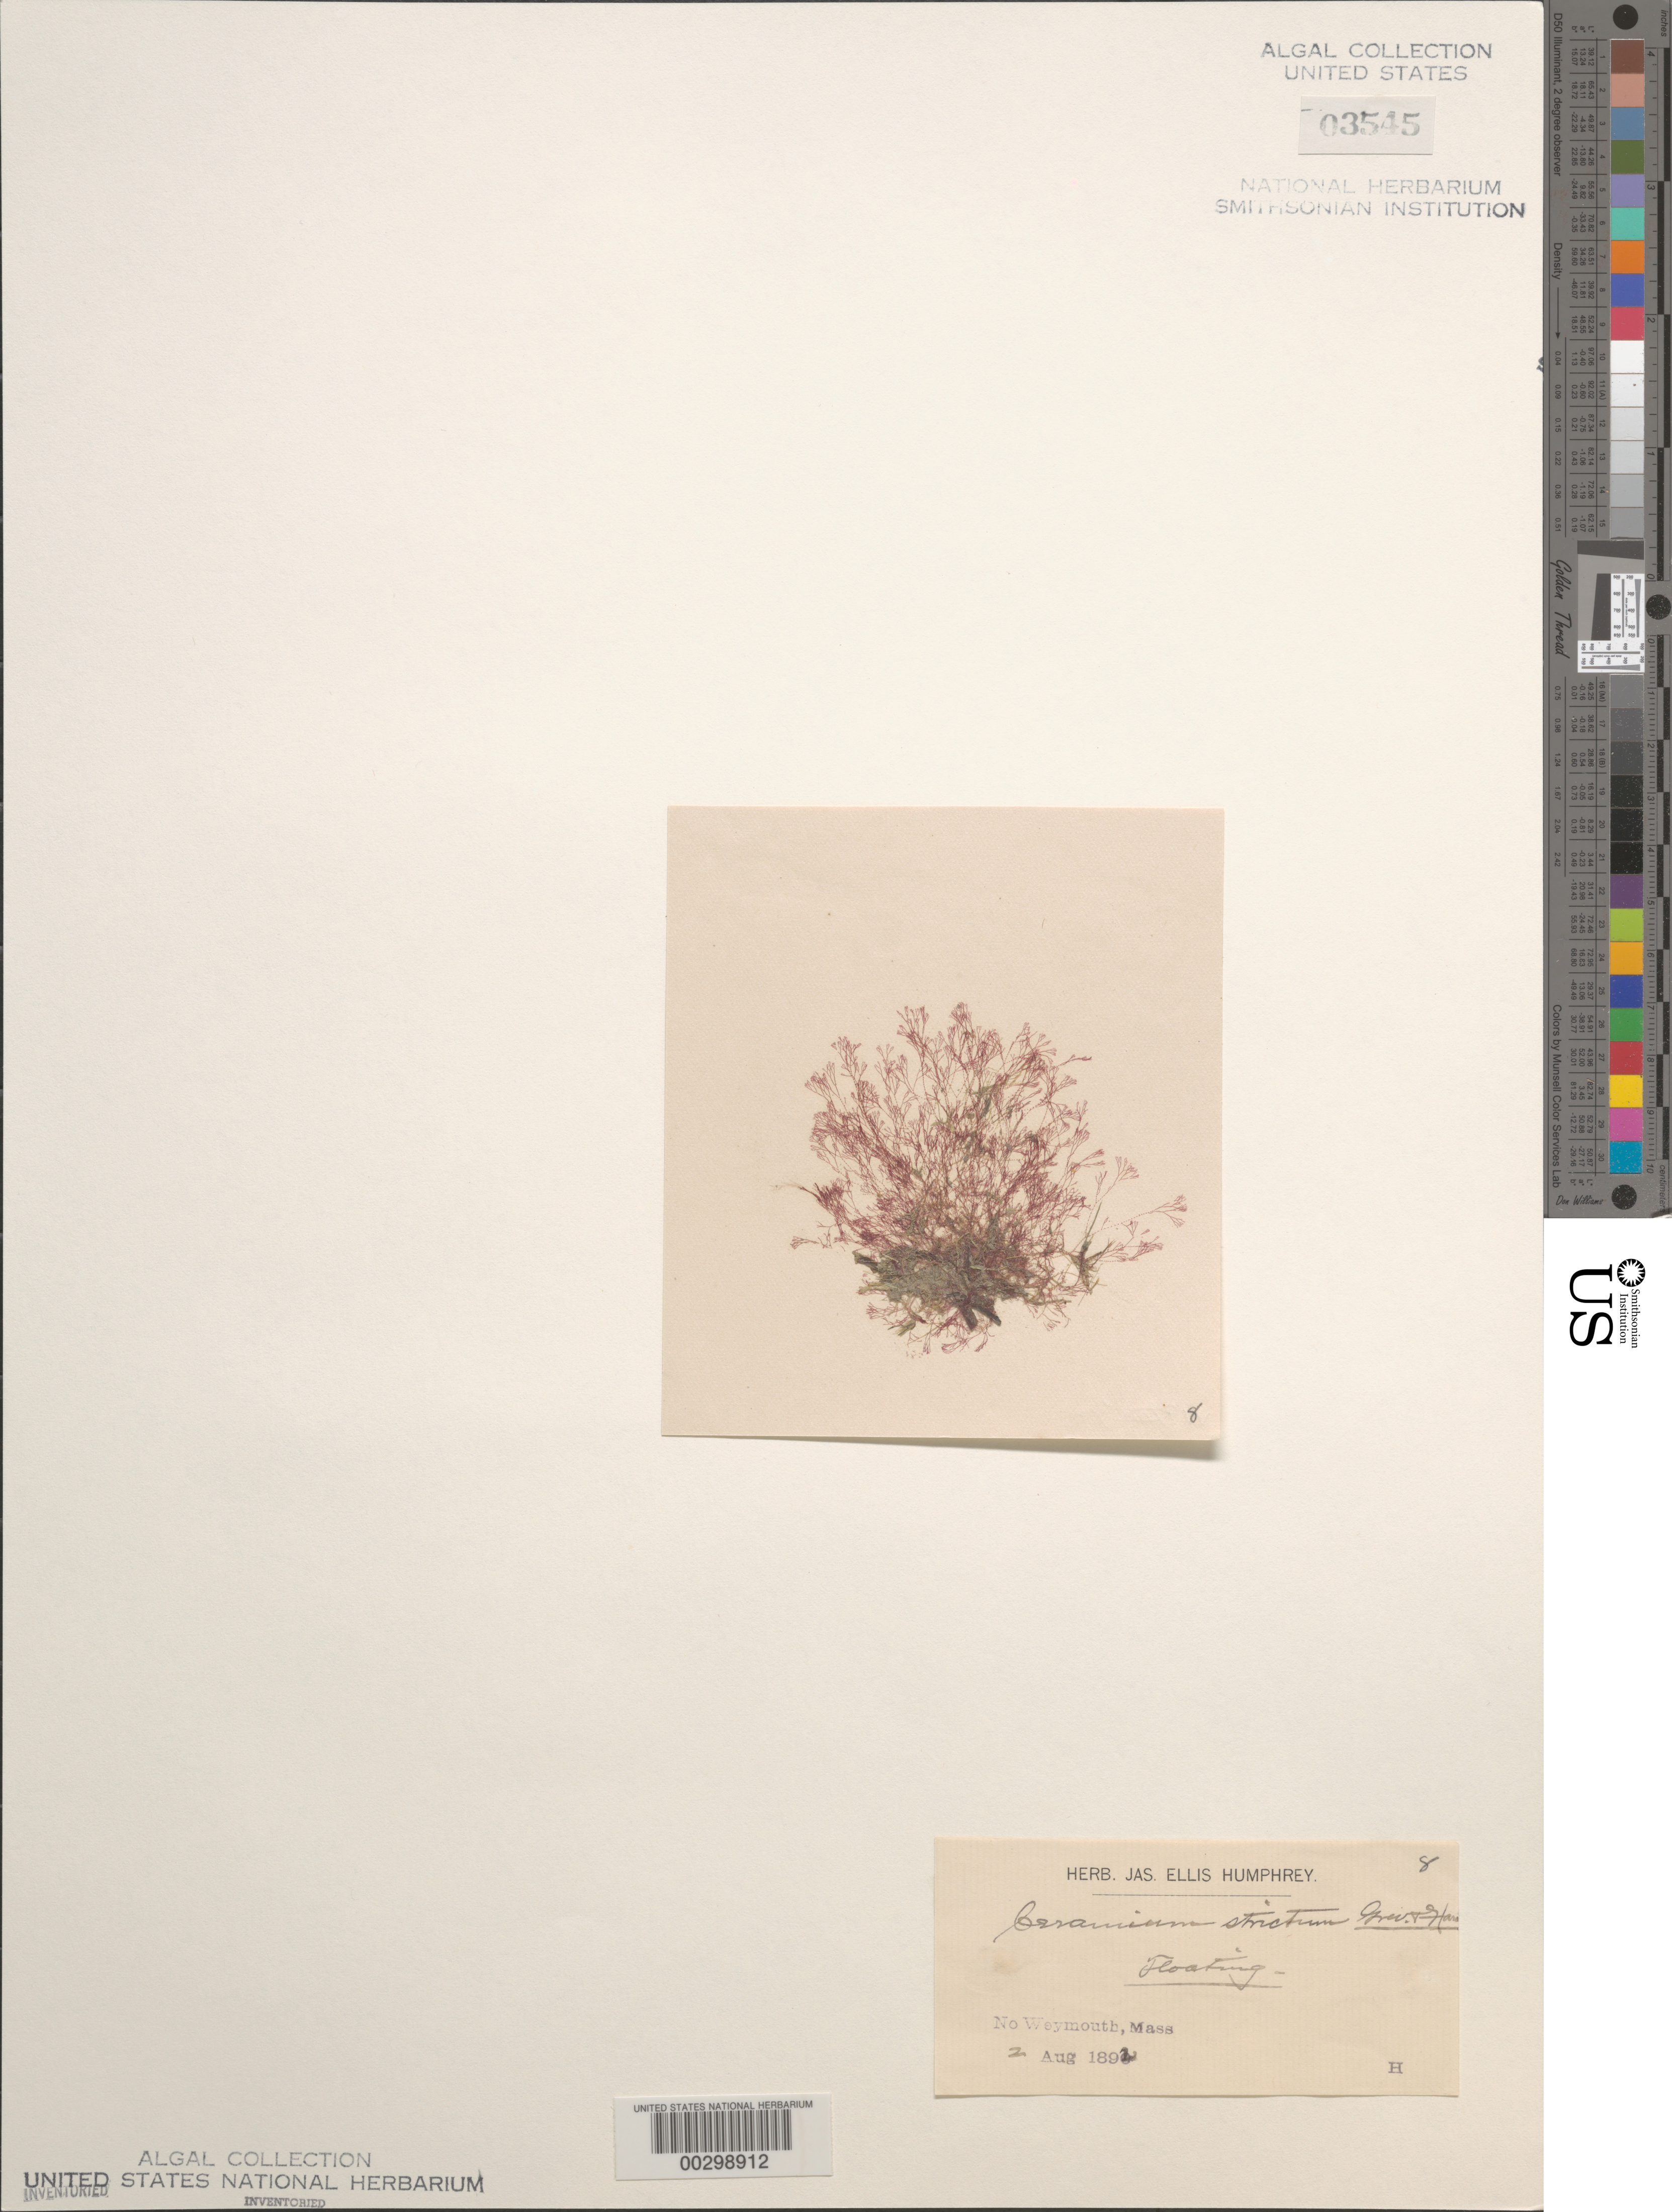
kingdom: Plantae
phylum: Rhodophyta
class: Florideophyceae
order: Ceramiales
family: Ceramiaceae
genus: Ceramium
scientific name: Ceramium strictum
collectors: J. Humphrey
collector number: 8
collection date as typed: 02 Aug 1892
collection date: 1892-08-02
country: United States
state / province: Massachusetts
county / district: Norfolk County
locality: North Weymouth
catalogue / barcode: US 3545